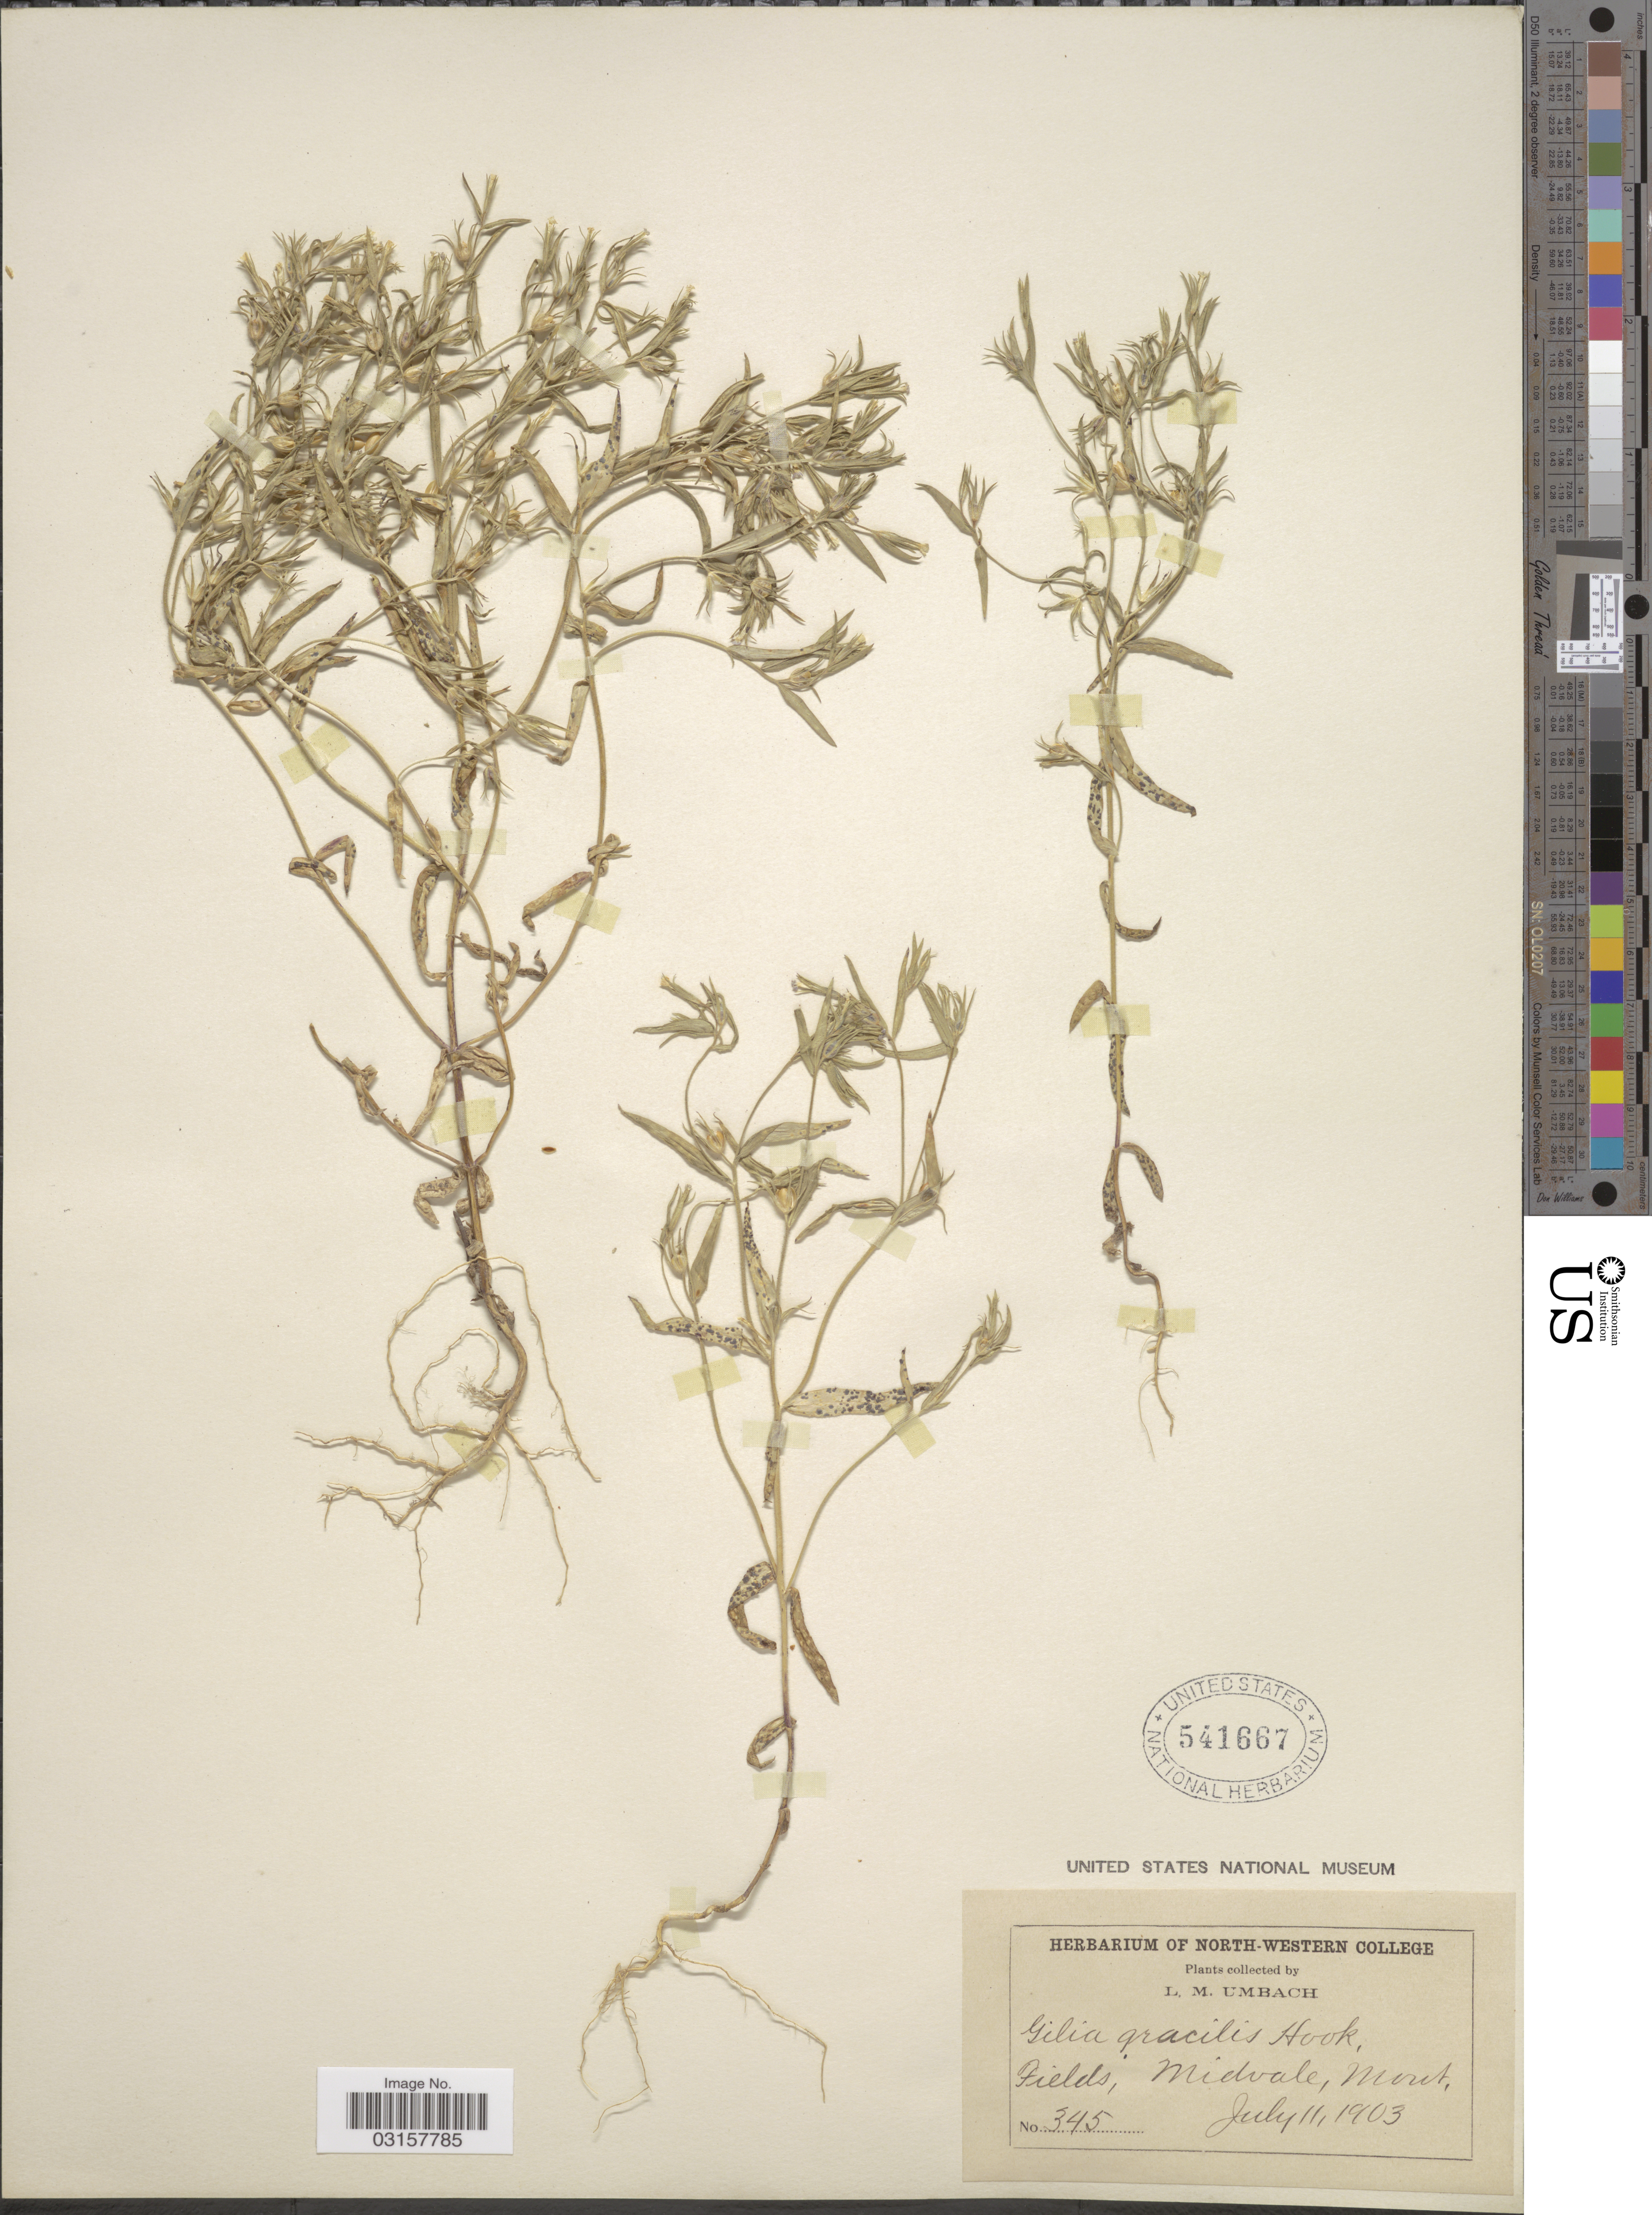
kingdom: Plantae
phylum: Tracheophyta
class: Magnoliopsida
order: Ericales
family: Polemoniaceae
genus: Microsteris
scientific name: Microsteris gracilis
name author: (Hook.) Greene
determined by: (US) Smithsonian Institution - National Museum of Natural History - Department of Botany (UNITED STATES)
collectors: L. M. Umbach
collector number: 345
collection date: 1903-07-11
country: United States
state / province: Montana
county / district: Lincoln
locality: Fields, Midvale.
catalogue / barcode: US 541667